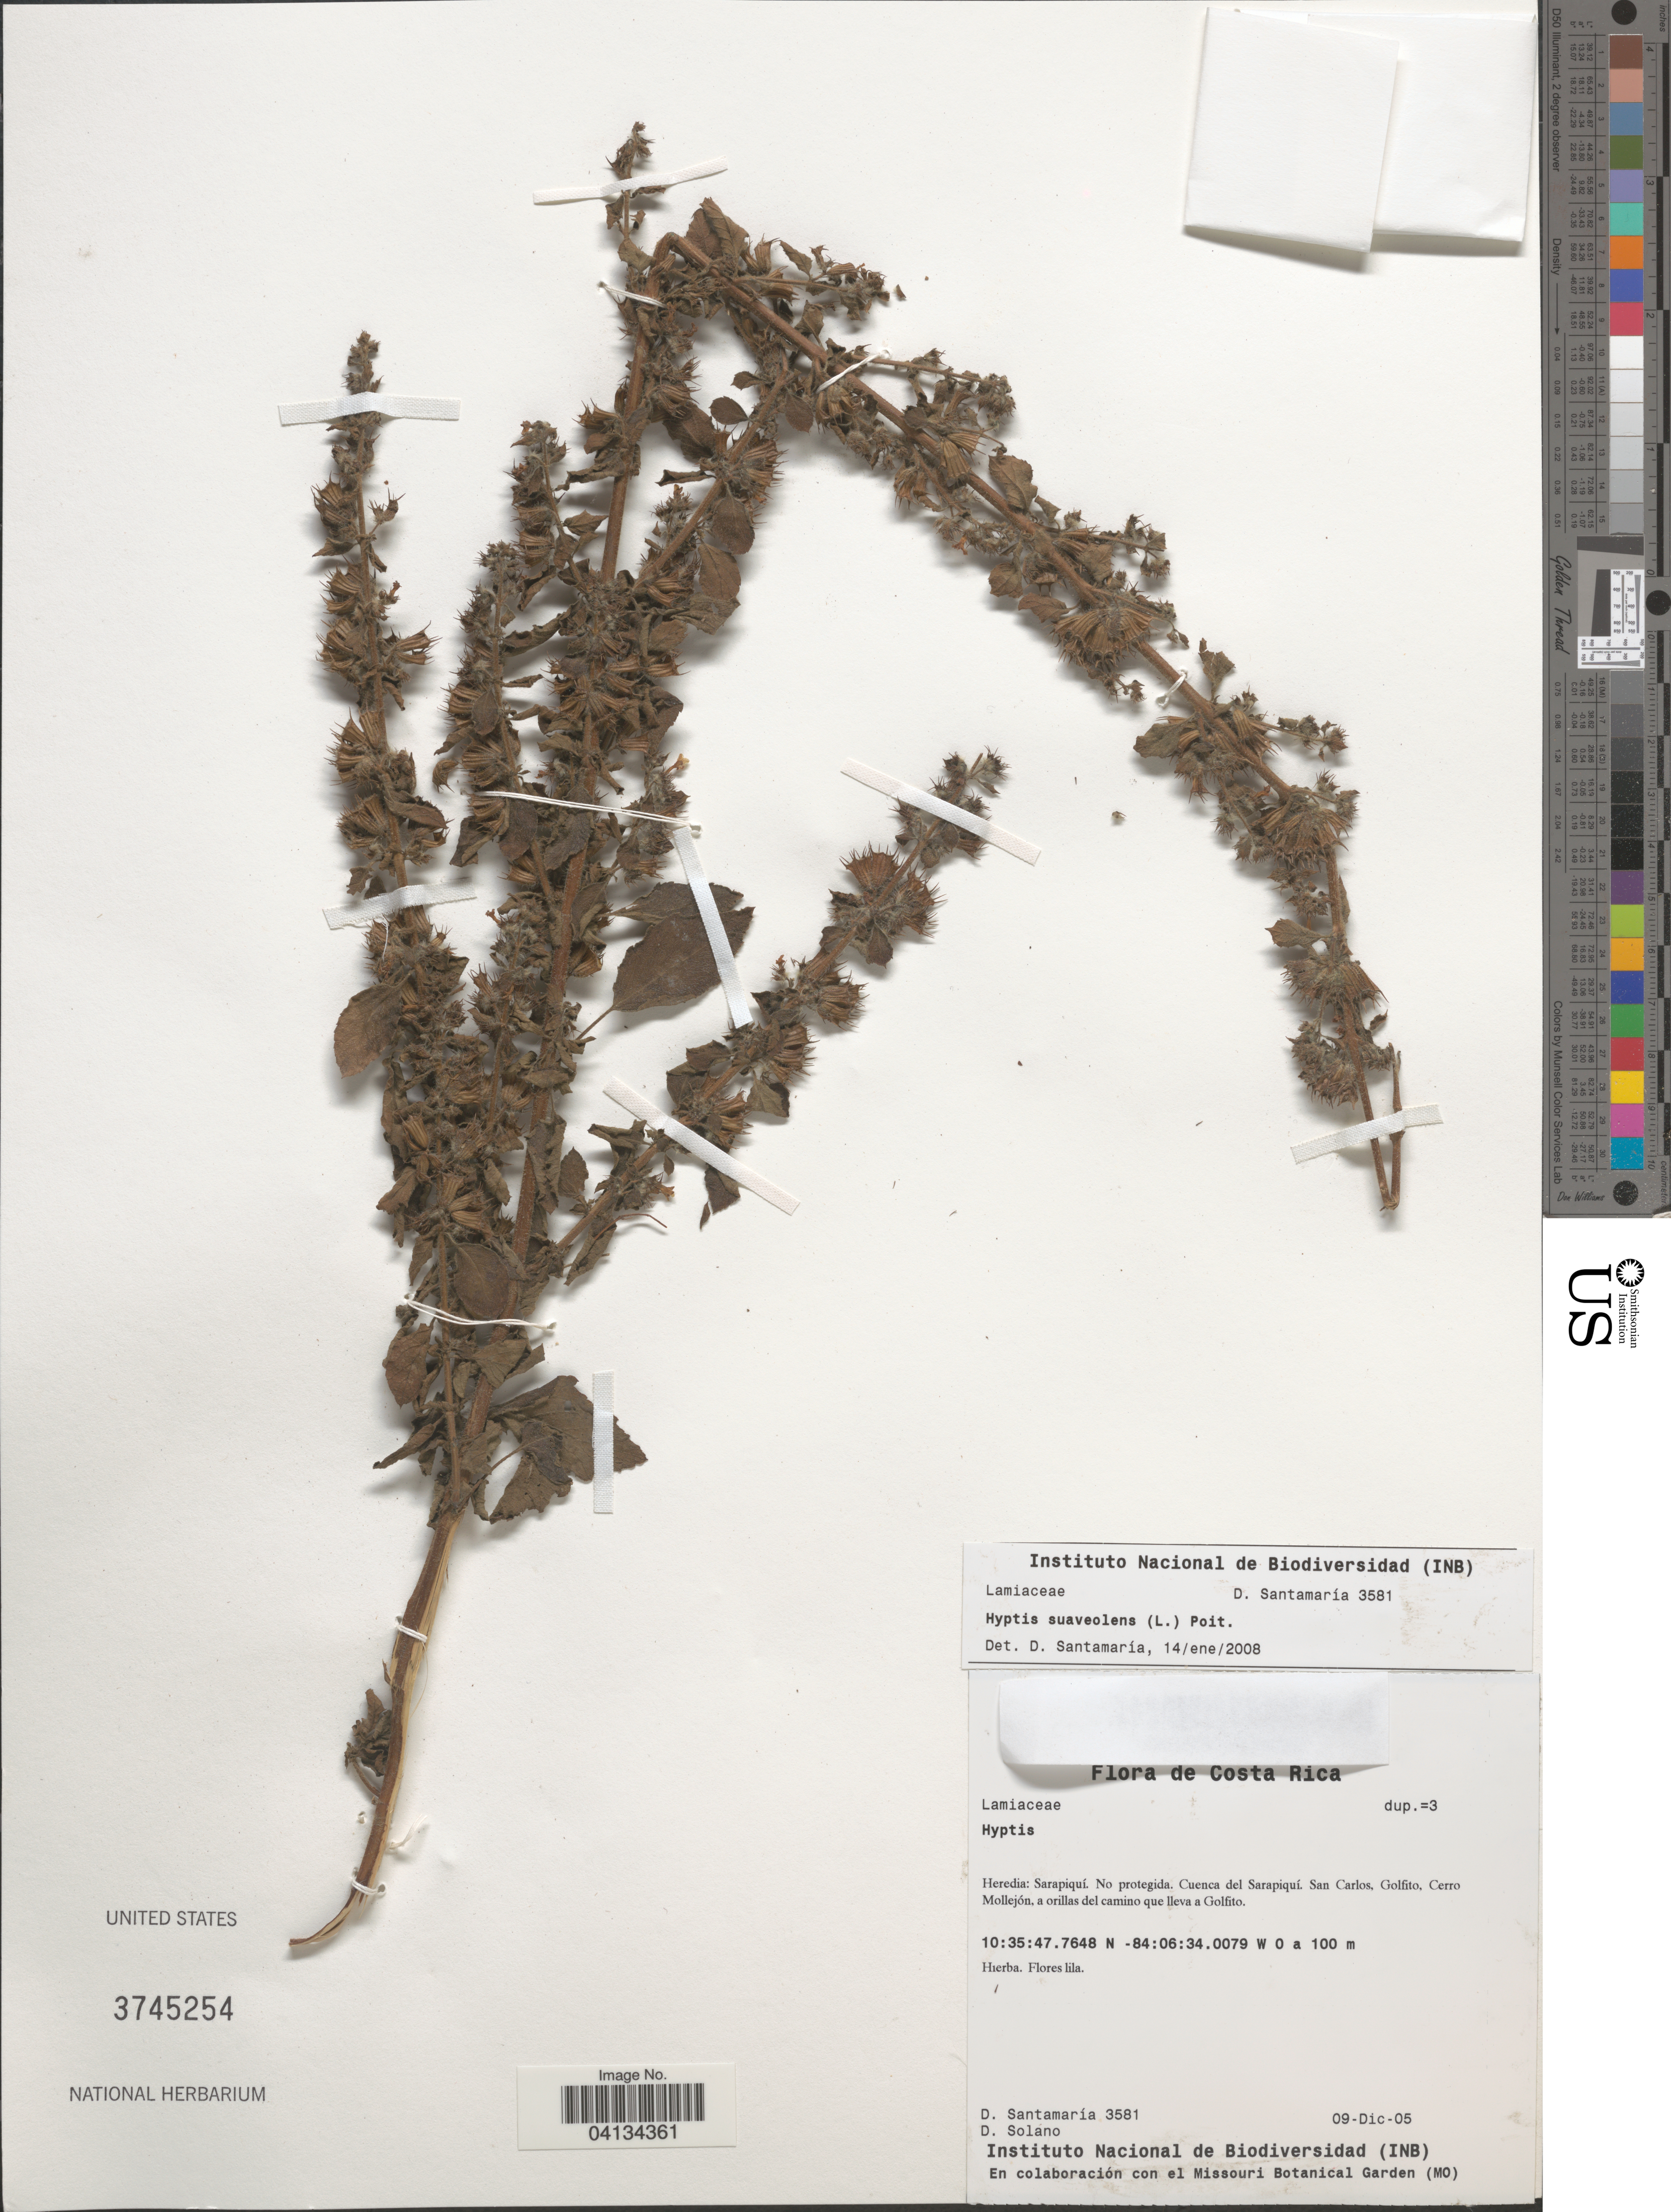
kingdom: Plantae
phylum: Tracheophyta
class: Magnoliopsida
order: Lamiales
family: Lamiaceae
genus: Hyptis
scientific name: Hyptis suaveolens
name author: (L.) Poit.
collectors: D. Santamaria & D. Solano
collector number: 3581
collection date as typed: Transcribed d/m/y: 9/12/5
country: Costa Rica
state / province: Heredia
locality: Sarapiquí. No protegida. Cuenca del Sarapiquí. San Carlos, Golfito, Cerro Mollejón, a orillas del camino que lleva a Golfito.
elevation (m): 0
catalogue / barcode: US 3745254